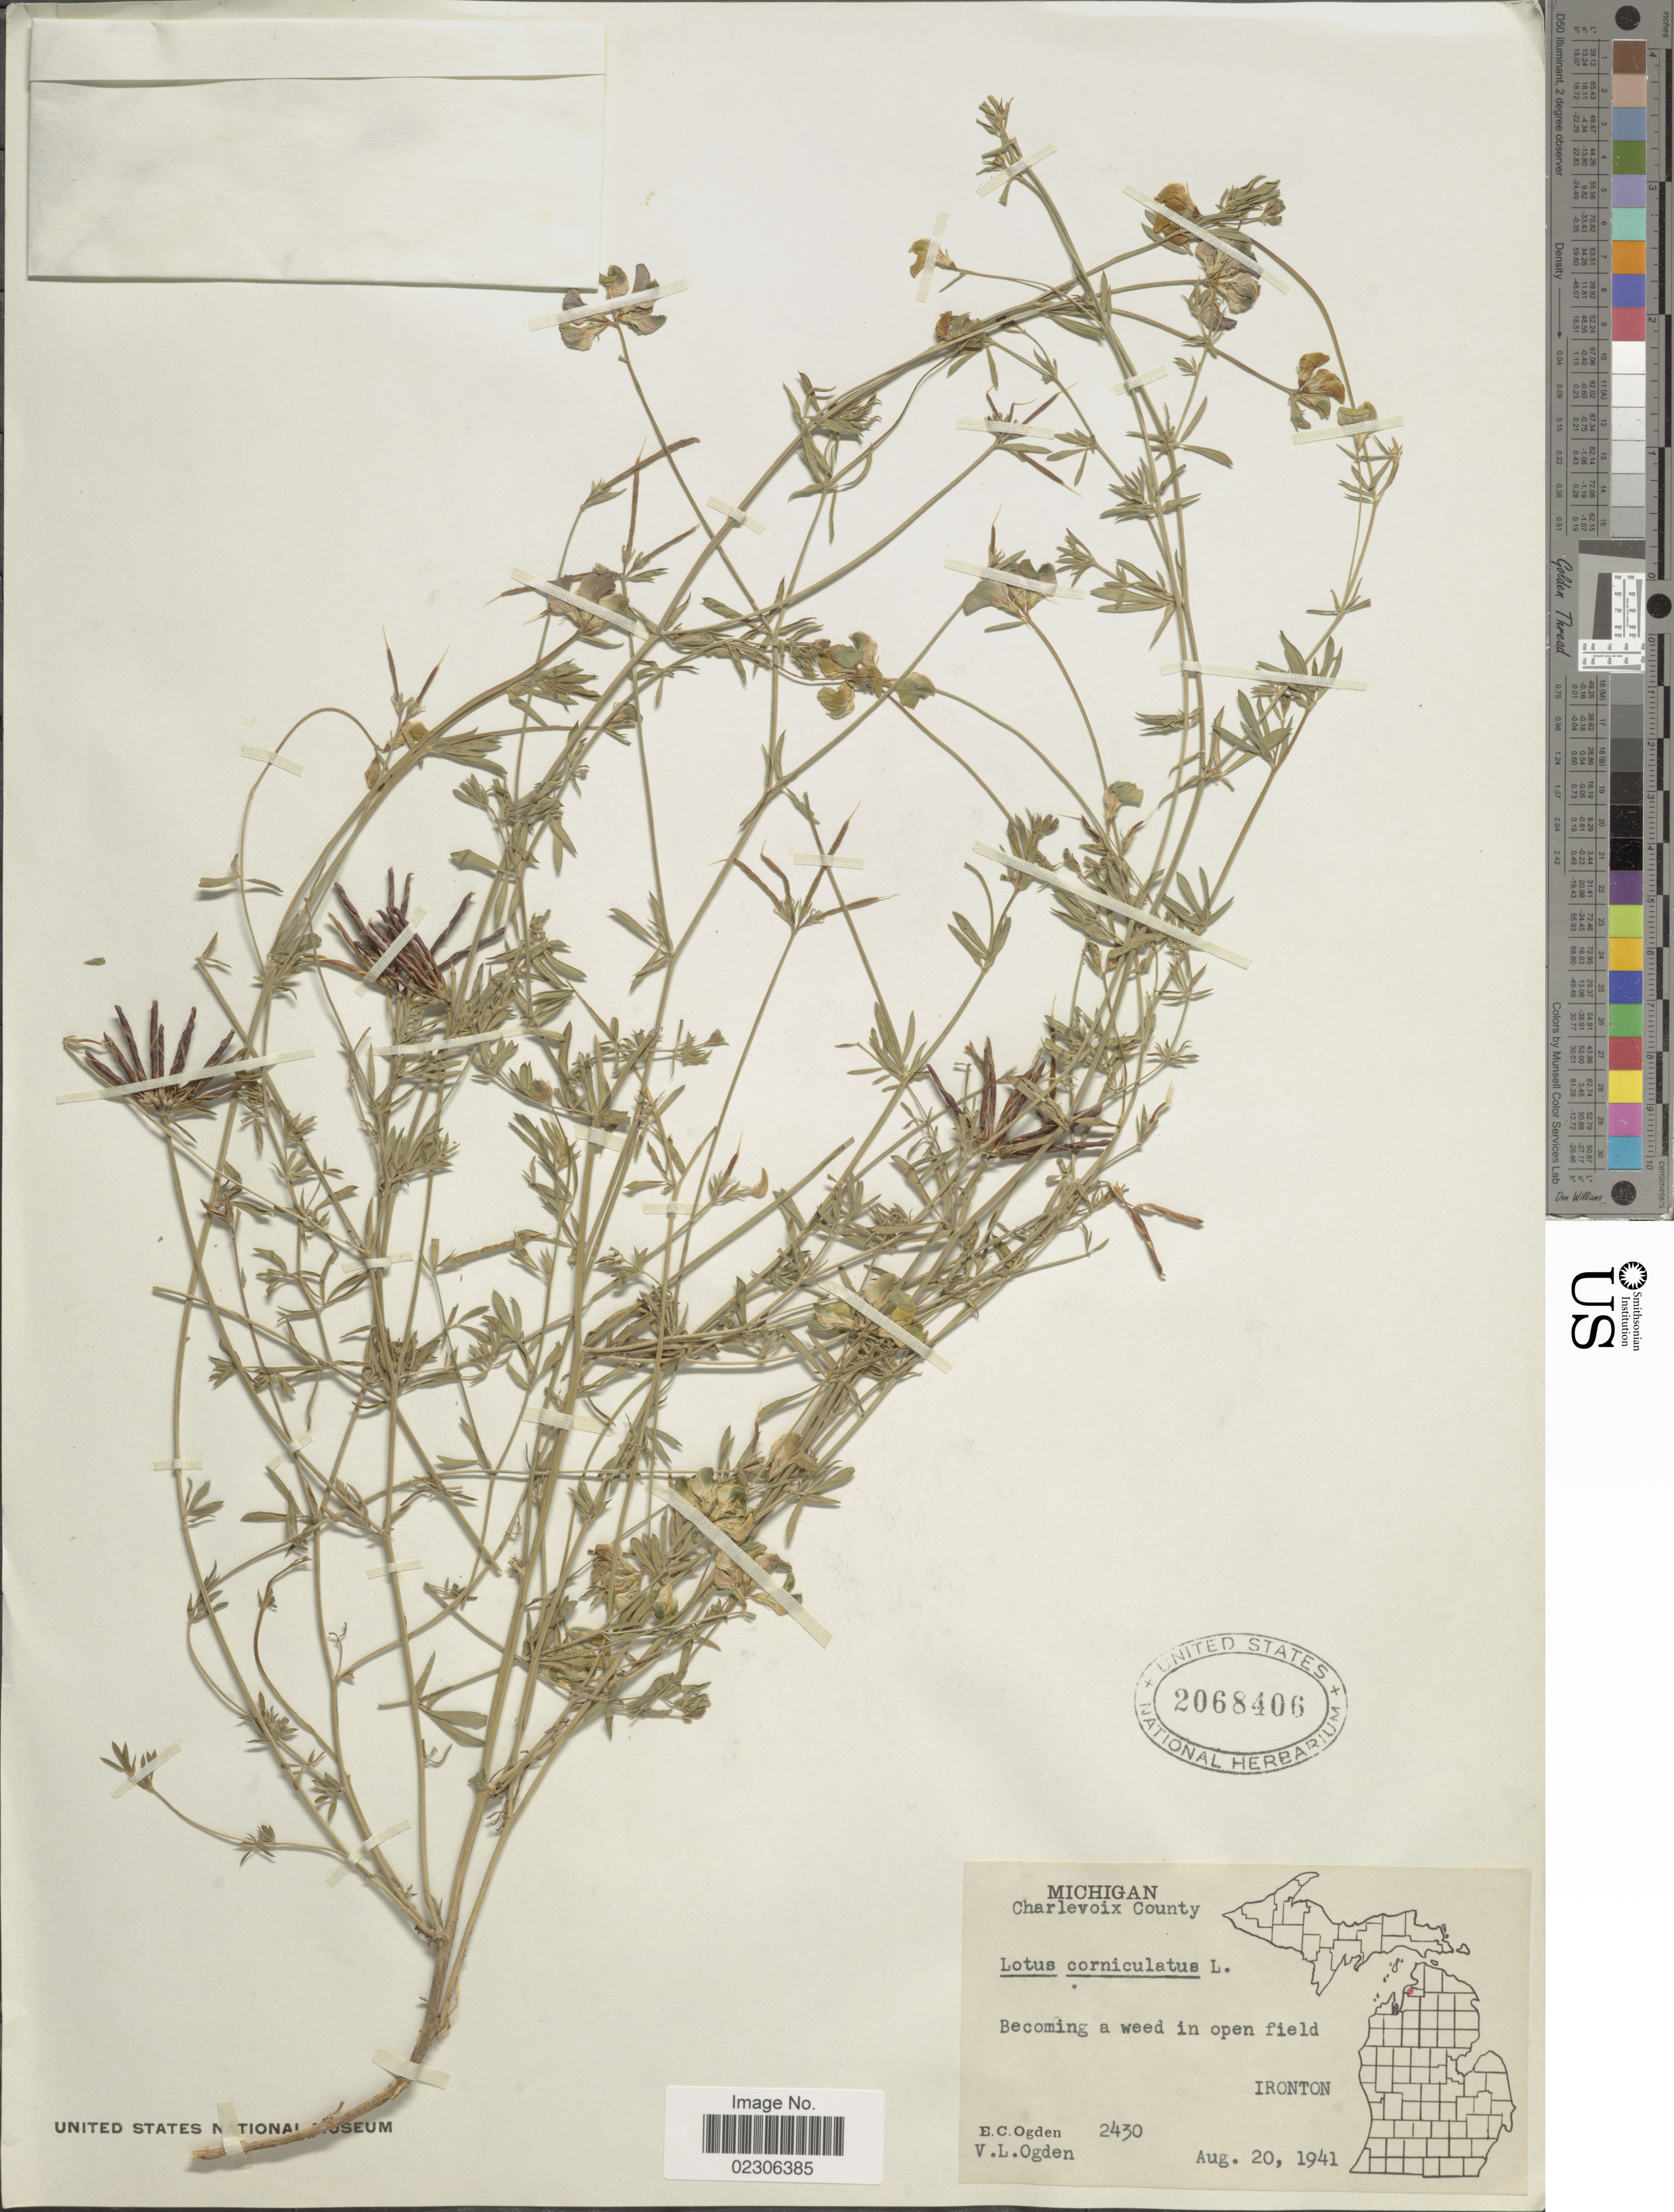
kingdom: Plantae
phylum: Tracheophyta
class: Magnoliopsida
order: Fabales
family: Fabaceae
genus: Lotus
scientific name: Lotus corniculatus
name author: L.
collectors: E. Ogden & V. Ogden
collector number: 2430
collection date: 1941-08-20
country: United States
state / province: Michigan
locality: Charlevoux County, Ironton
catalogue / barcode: US 2068406